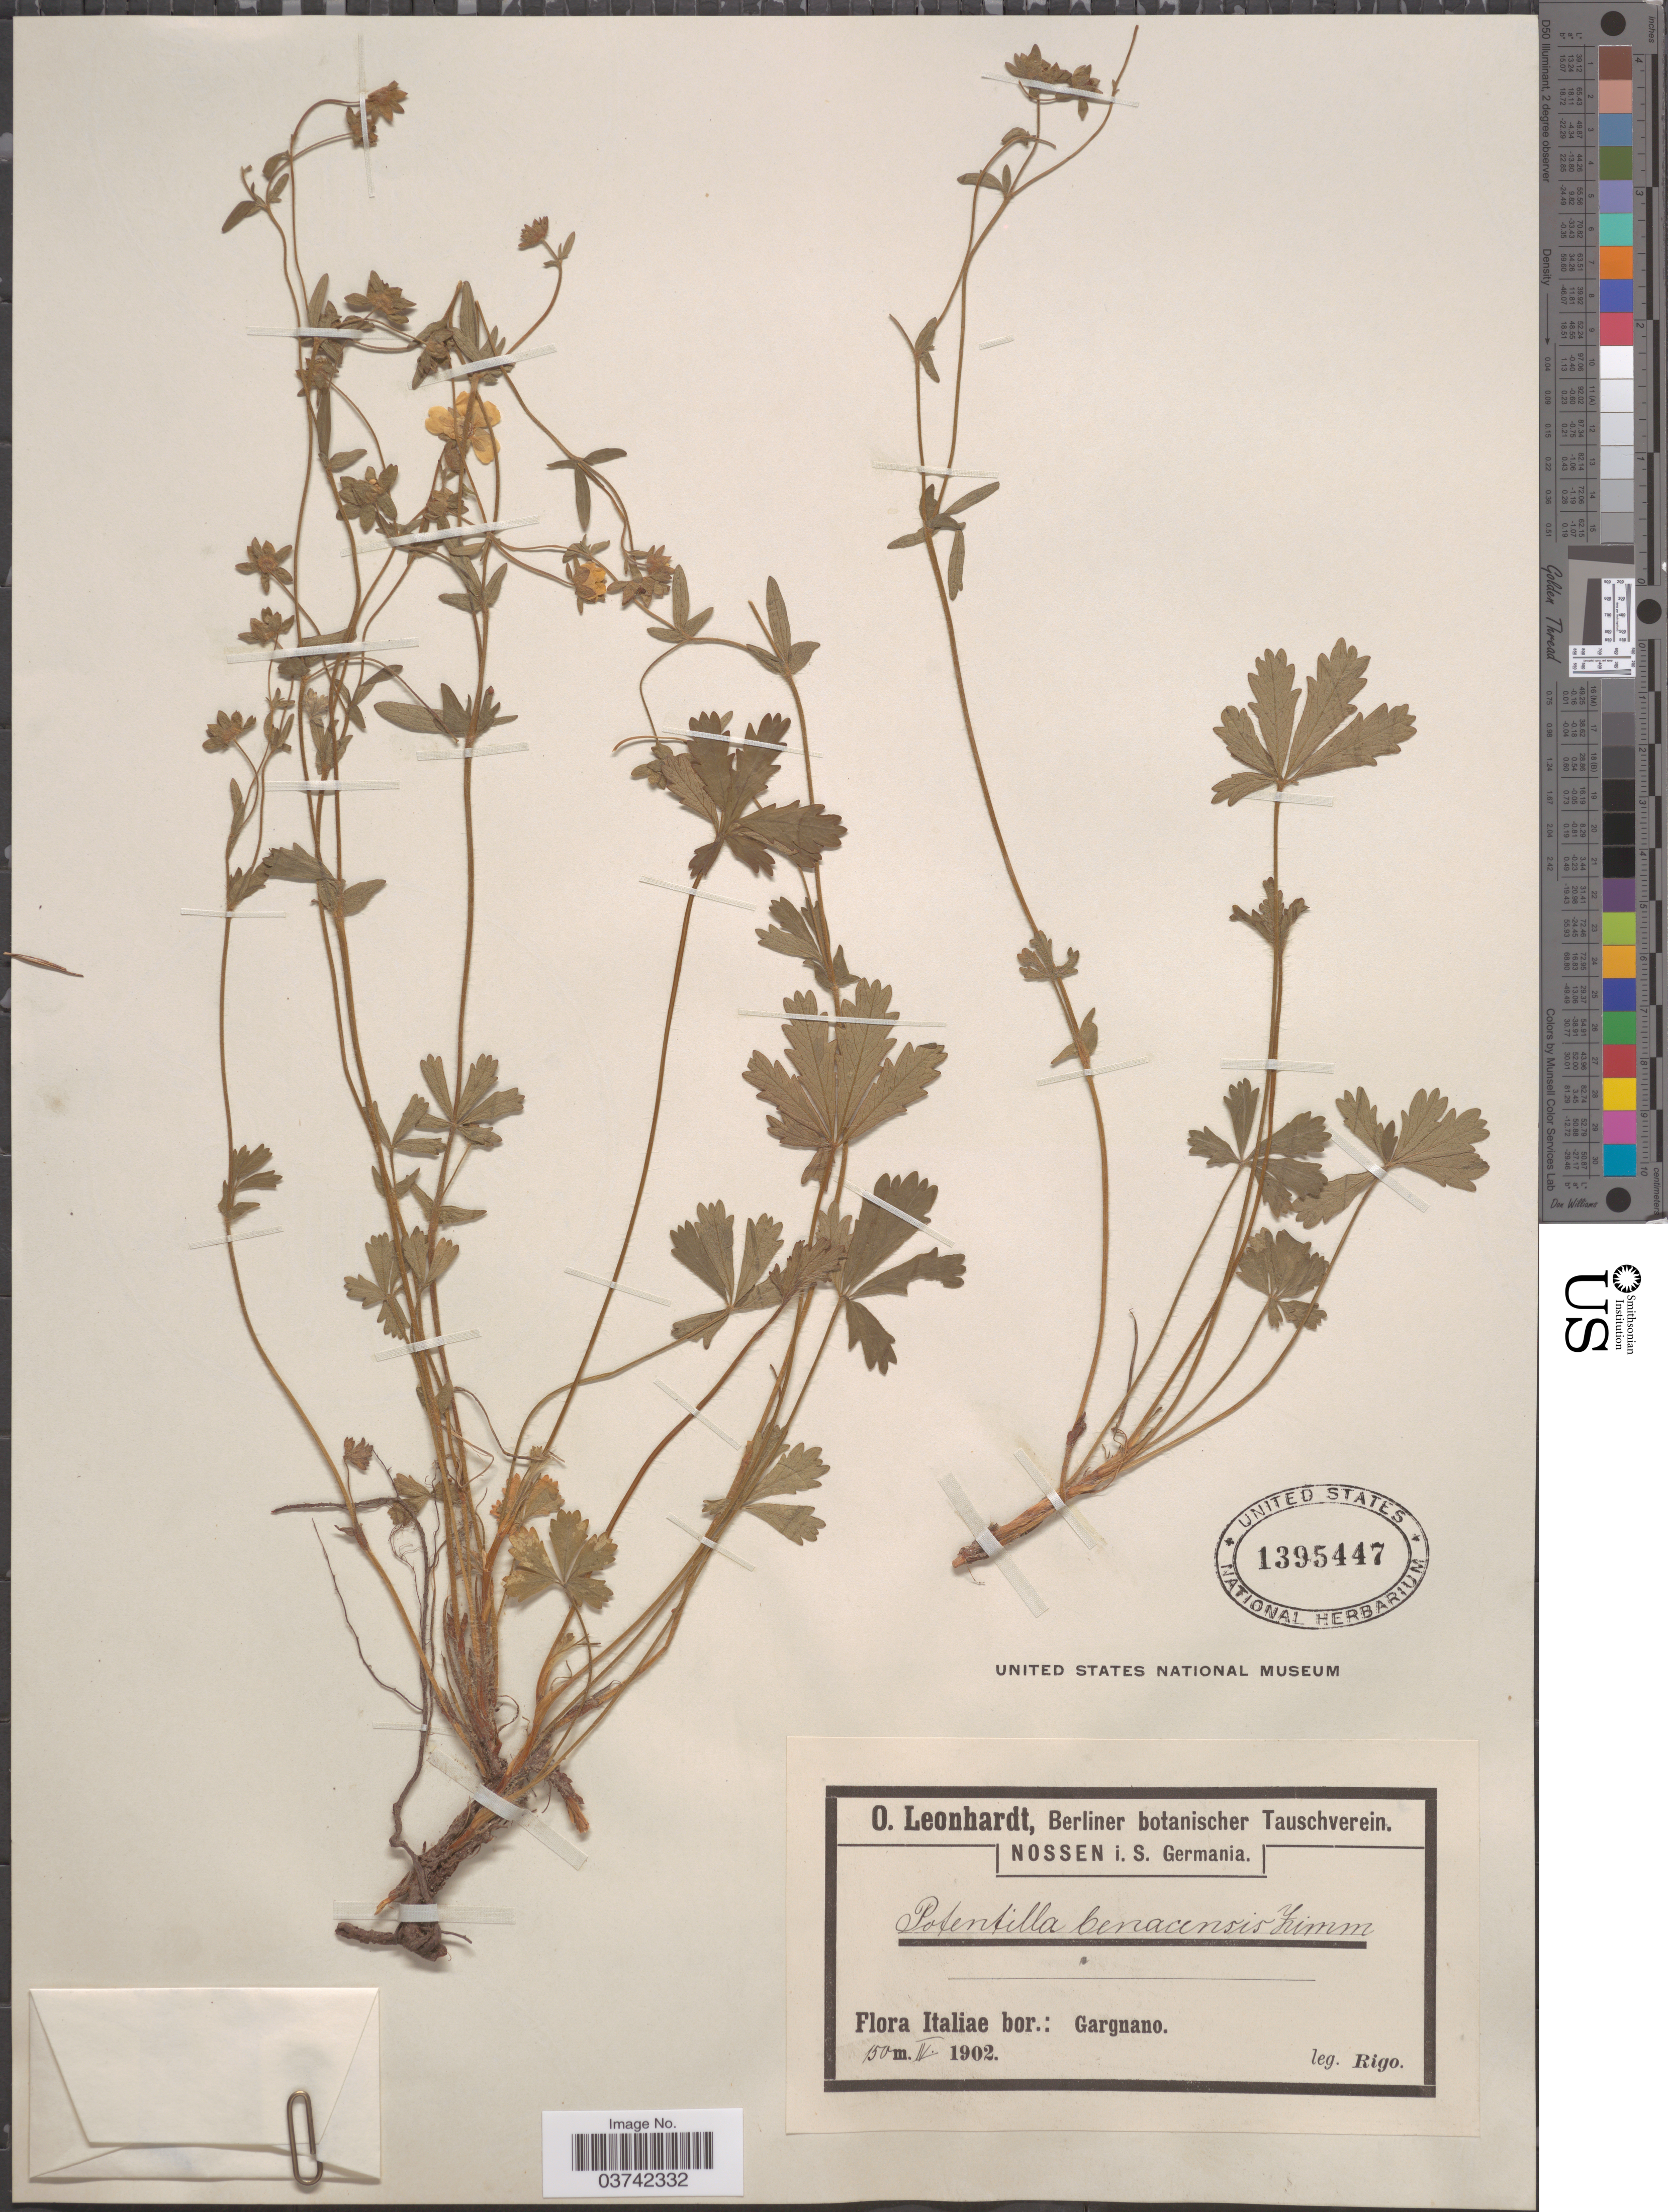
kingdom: Plantae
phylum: Tracheophyta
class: Magnoliopsida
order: Rosales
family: Rosaceae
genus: Potentilla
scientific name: Potentilla benacensis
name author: Zimmeter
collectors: -- Rigo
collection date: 1902-04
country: Italy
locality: Italiae bor.: Gargnano.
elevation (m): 150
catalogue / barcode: US 1395447